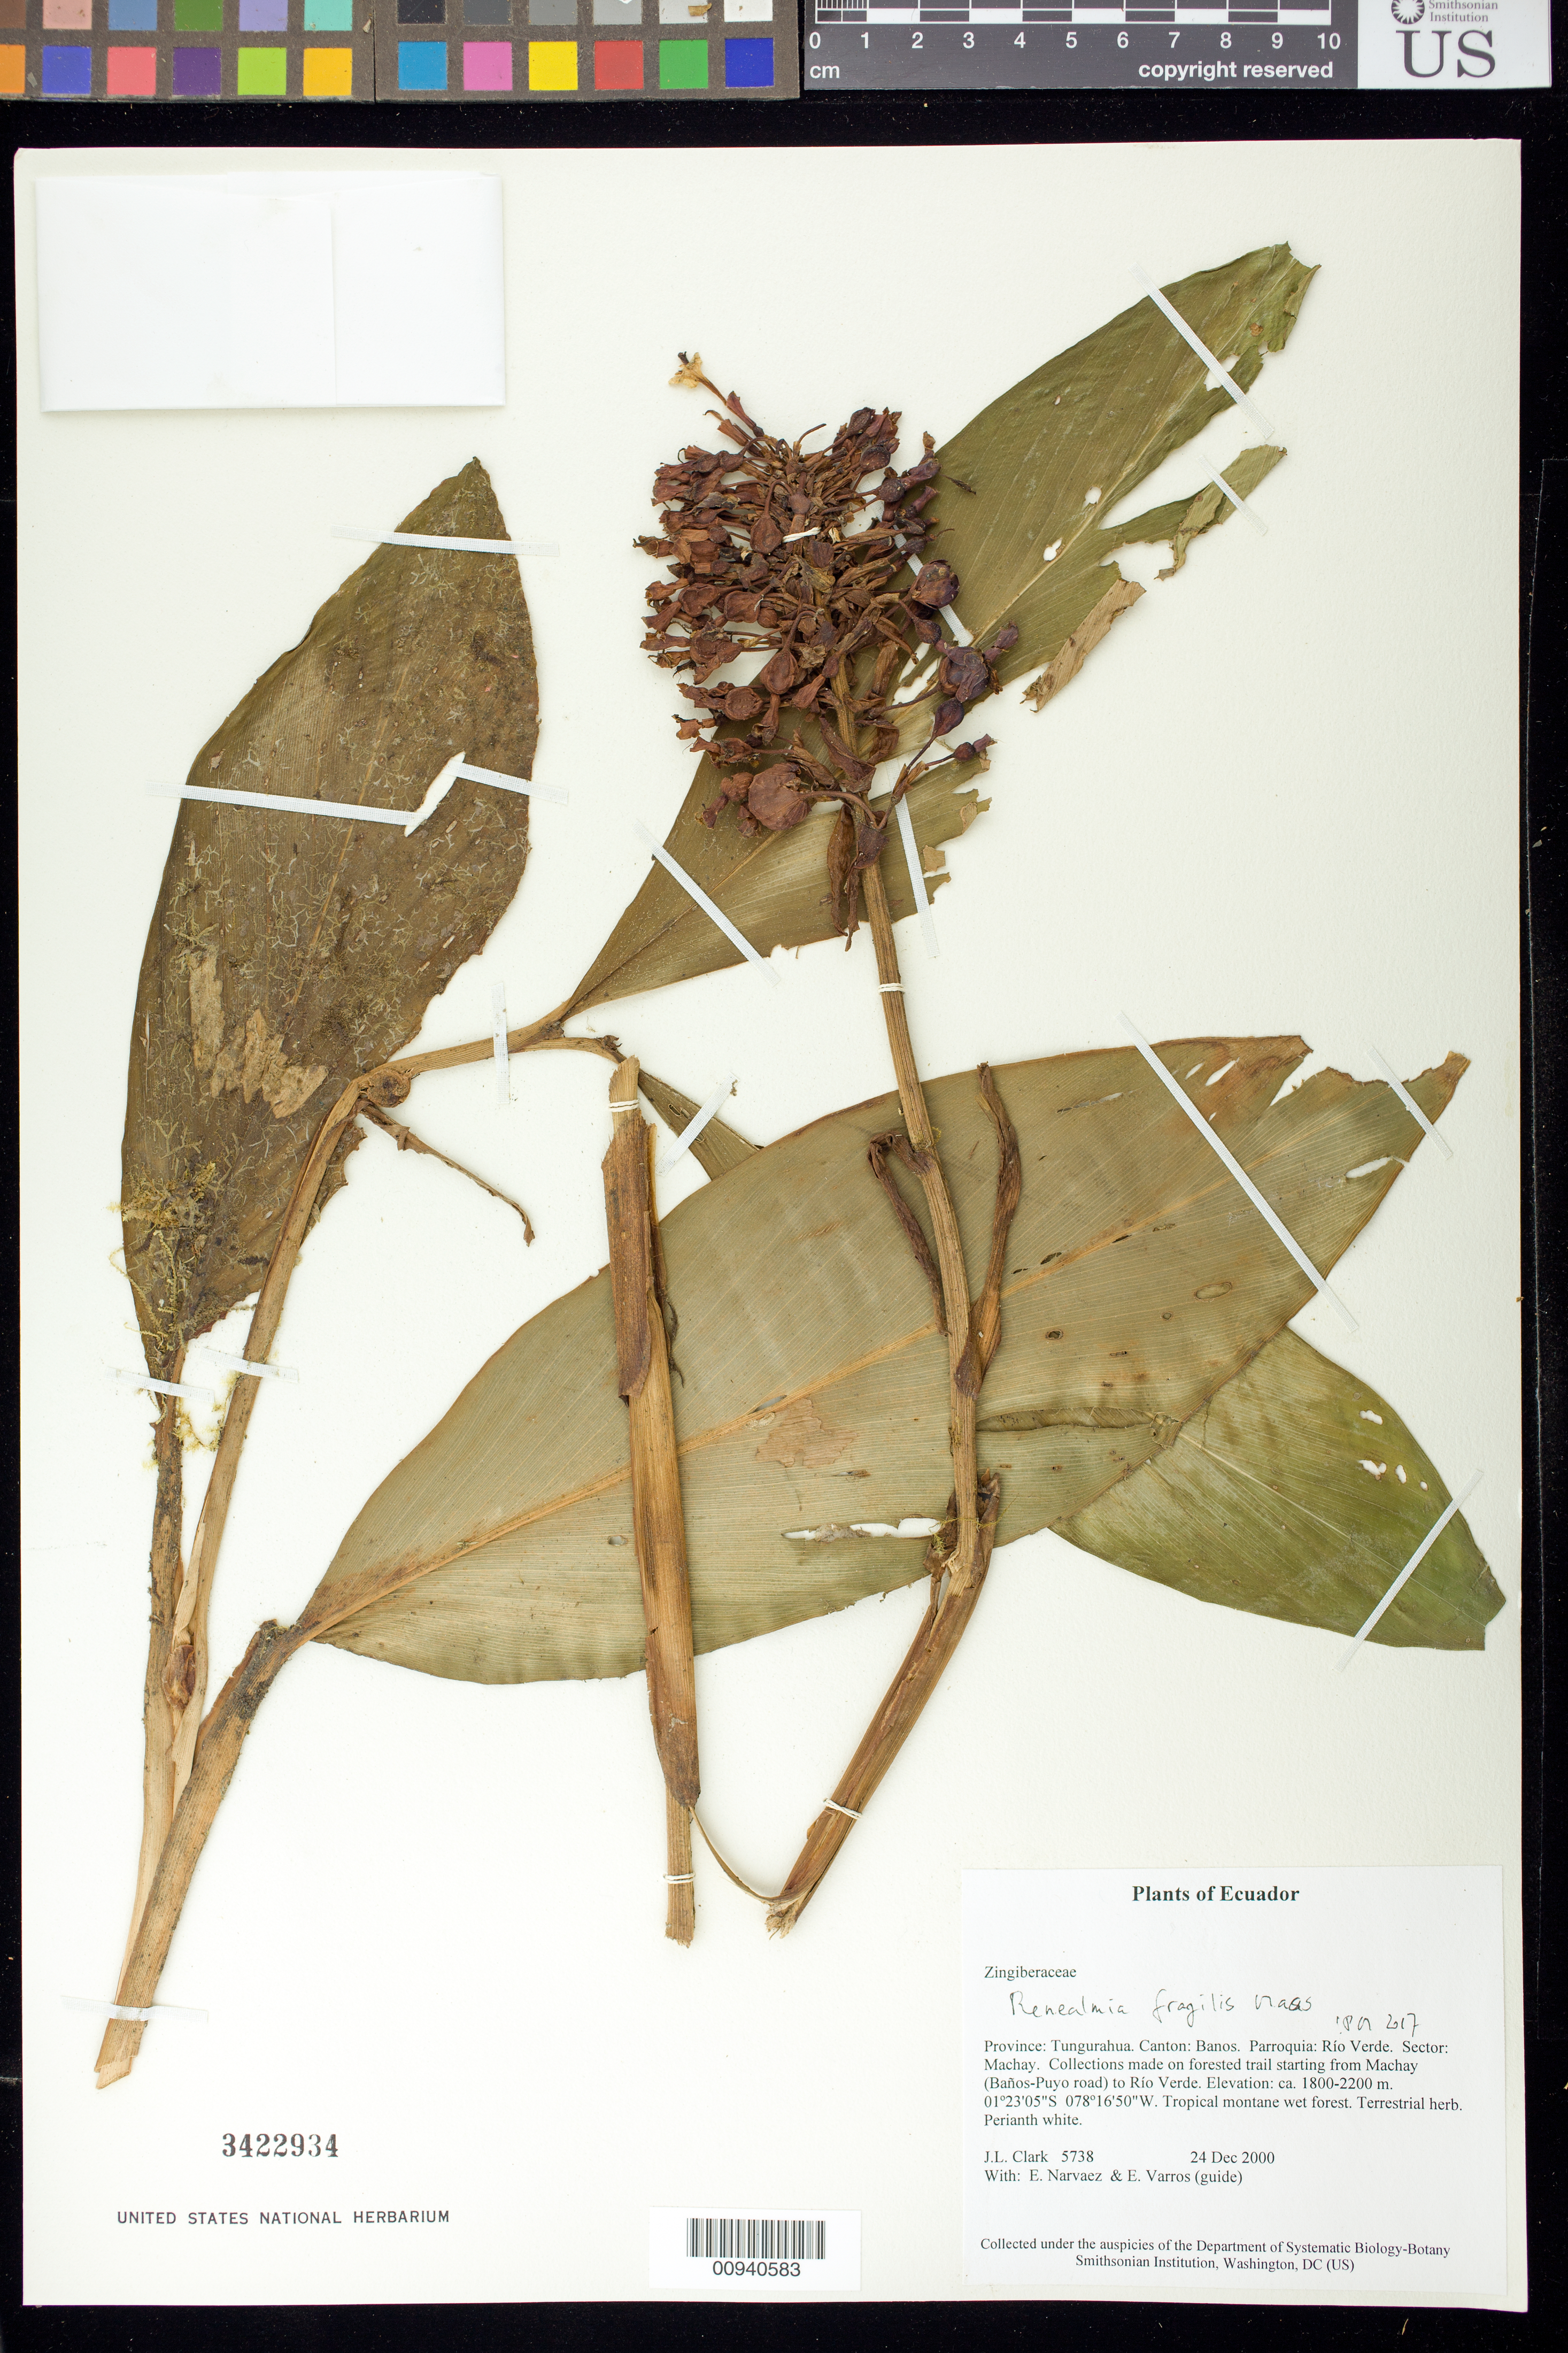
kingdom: Plantae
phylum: Tracheophyta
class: Liliopsida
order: Zingiberales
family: Zingiberaceae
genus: Renealmia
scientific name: Renealmia fragilis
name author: Maas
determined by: Maas, P. J. M.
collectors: J. L. Clark, E. Narváez & E. Varros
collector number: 5738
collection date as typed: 24 Dec 2000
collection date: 2000-12-24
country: Ecuador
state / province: Tungurahua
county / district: Banos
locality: Parroquia: Rio Verde. Sector: Machay. Collections made on forested trail starting from Machay (Banos-Puyo road) to Rio Verde.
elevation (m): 1800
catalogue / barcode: US 3422934